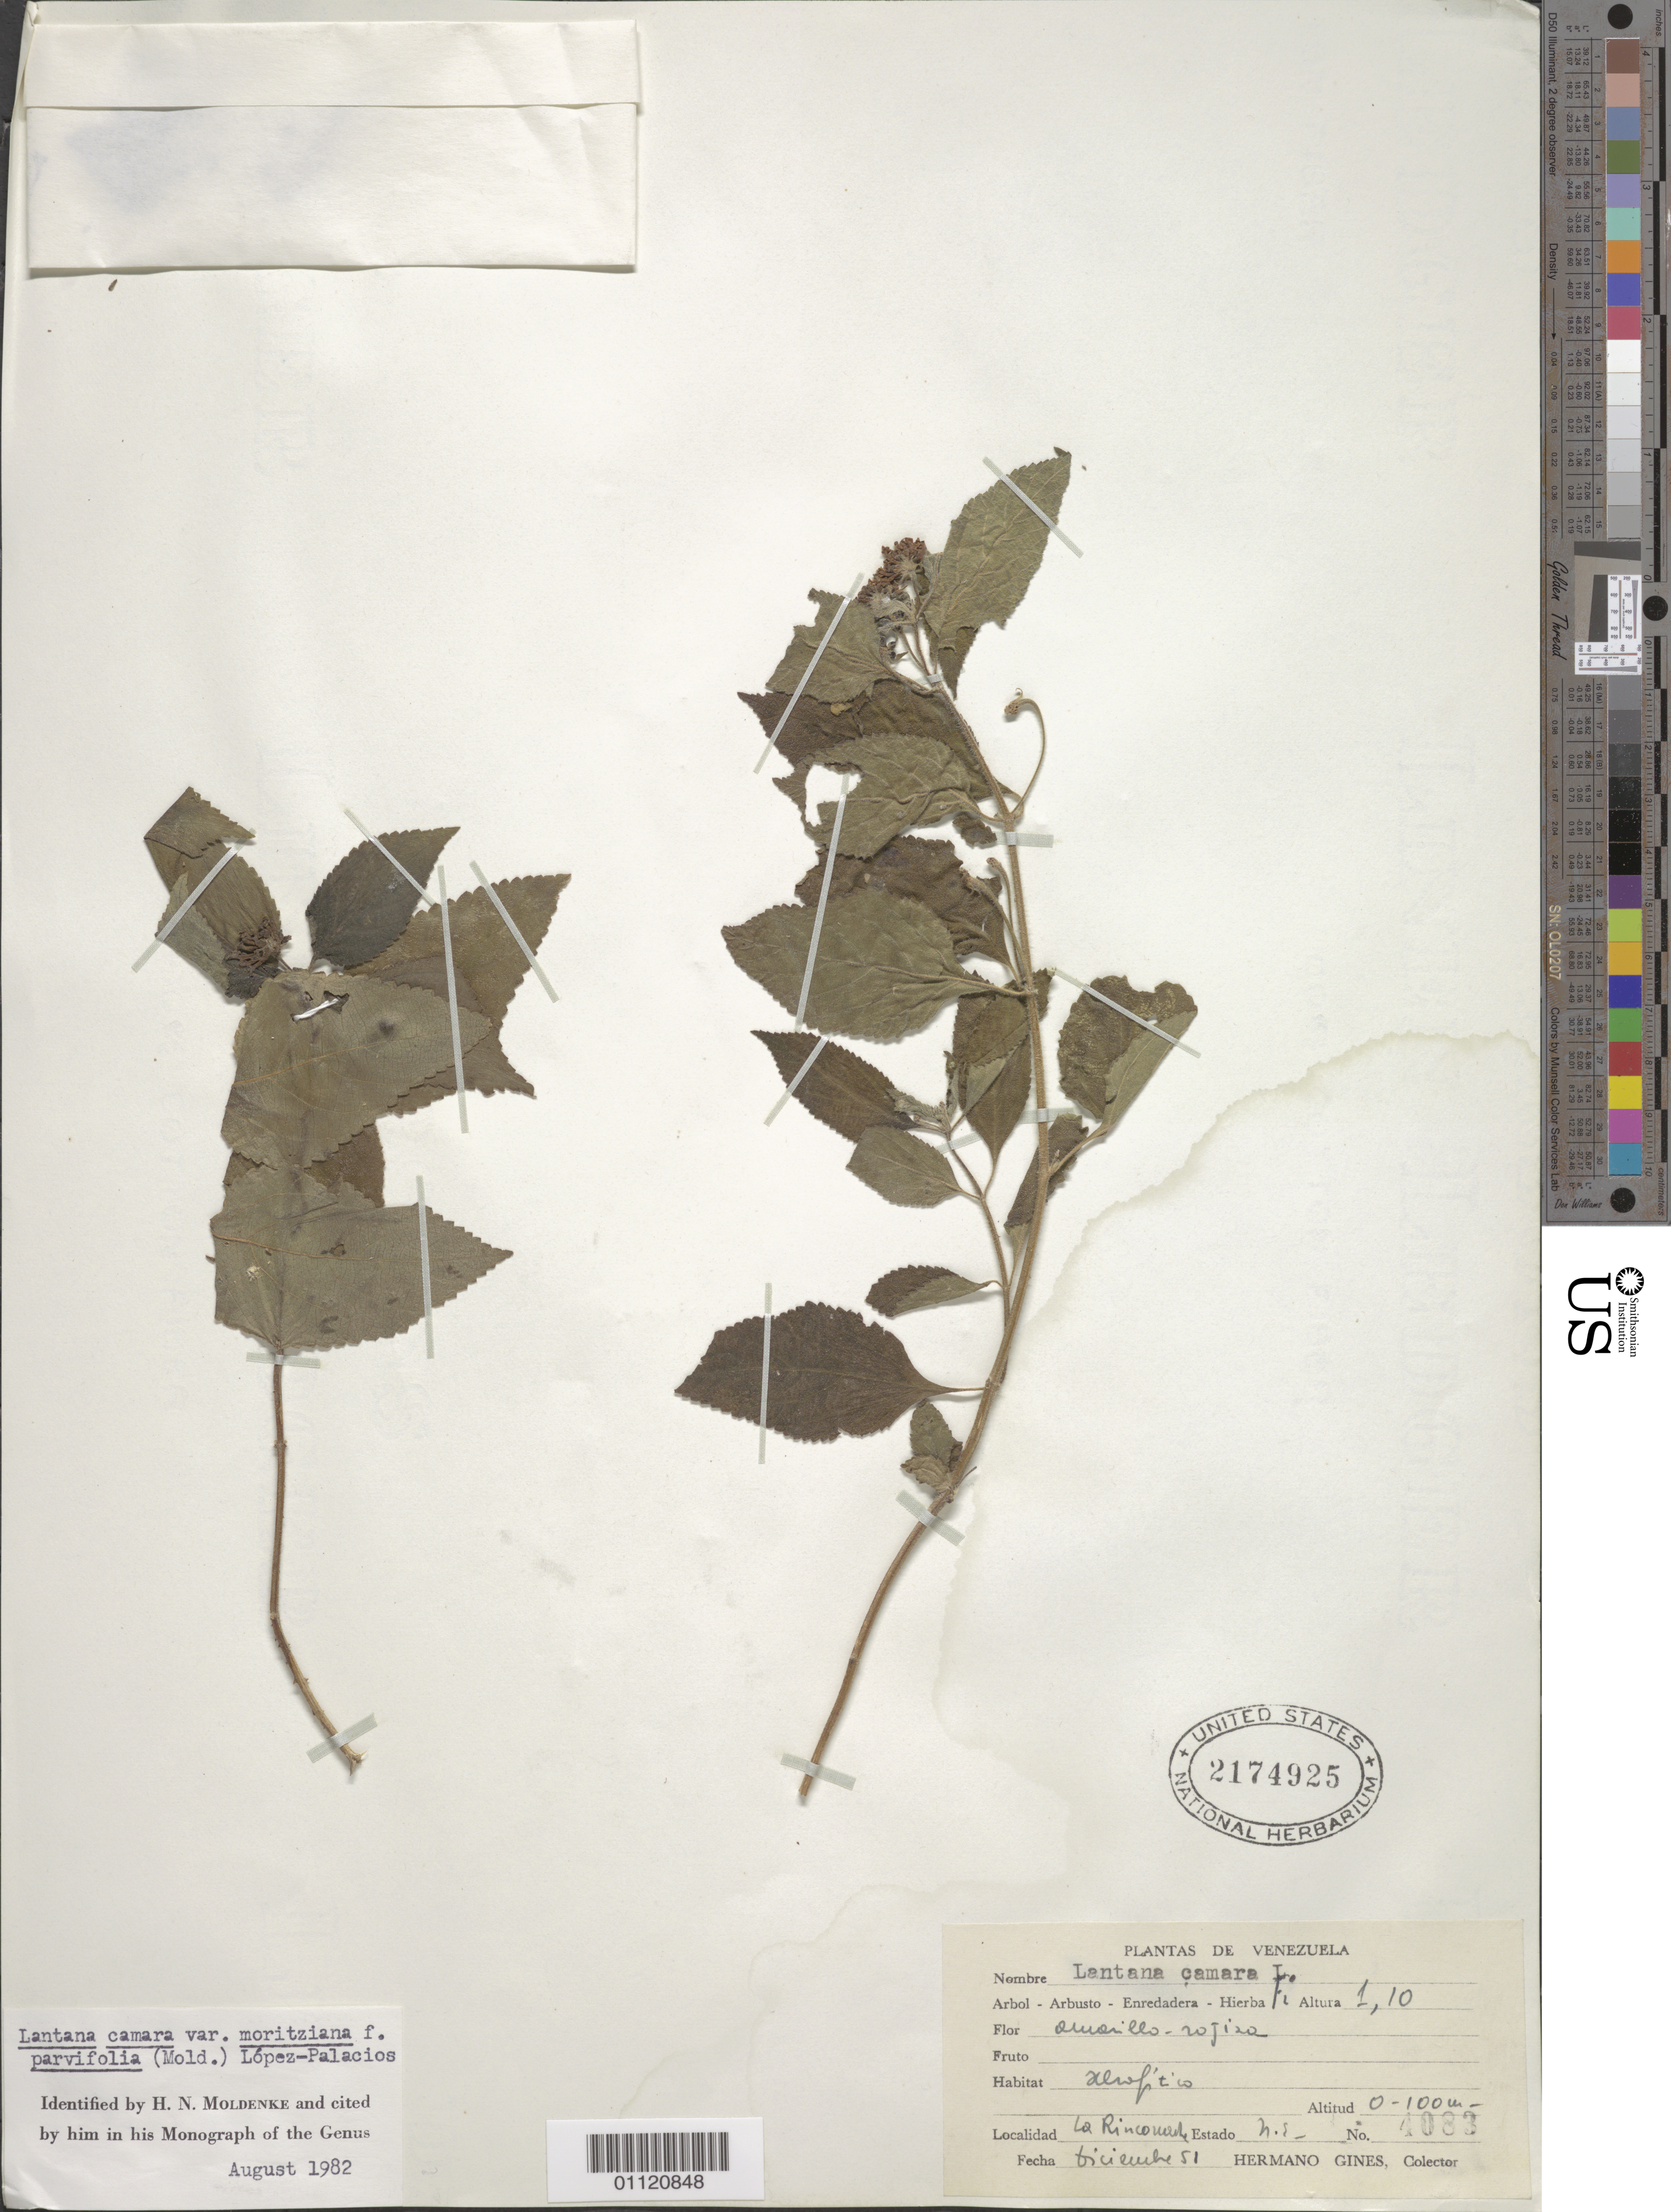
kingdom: Plantae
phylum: Tracheophyta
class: Magnoliopsida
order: Lamiales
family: Verbenaceae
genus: Lantana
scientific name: Lantana camara var. moritziana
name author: (Otto & A. Dietr.) López-Pal.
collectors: Bro. Gines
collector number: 4083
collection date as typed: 01 Dec 1951 to 31 Dec 1951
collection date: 1951-12-01/1951-12-31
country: Venezuela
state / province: Nueva Esparta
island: Margarita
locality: La Rinconada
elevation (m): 0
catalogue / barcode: US 2174925